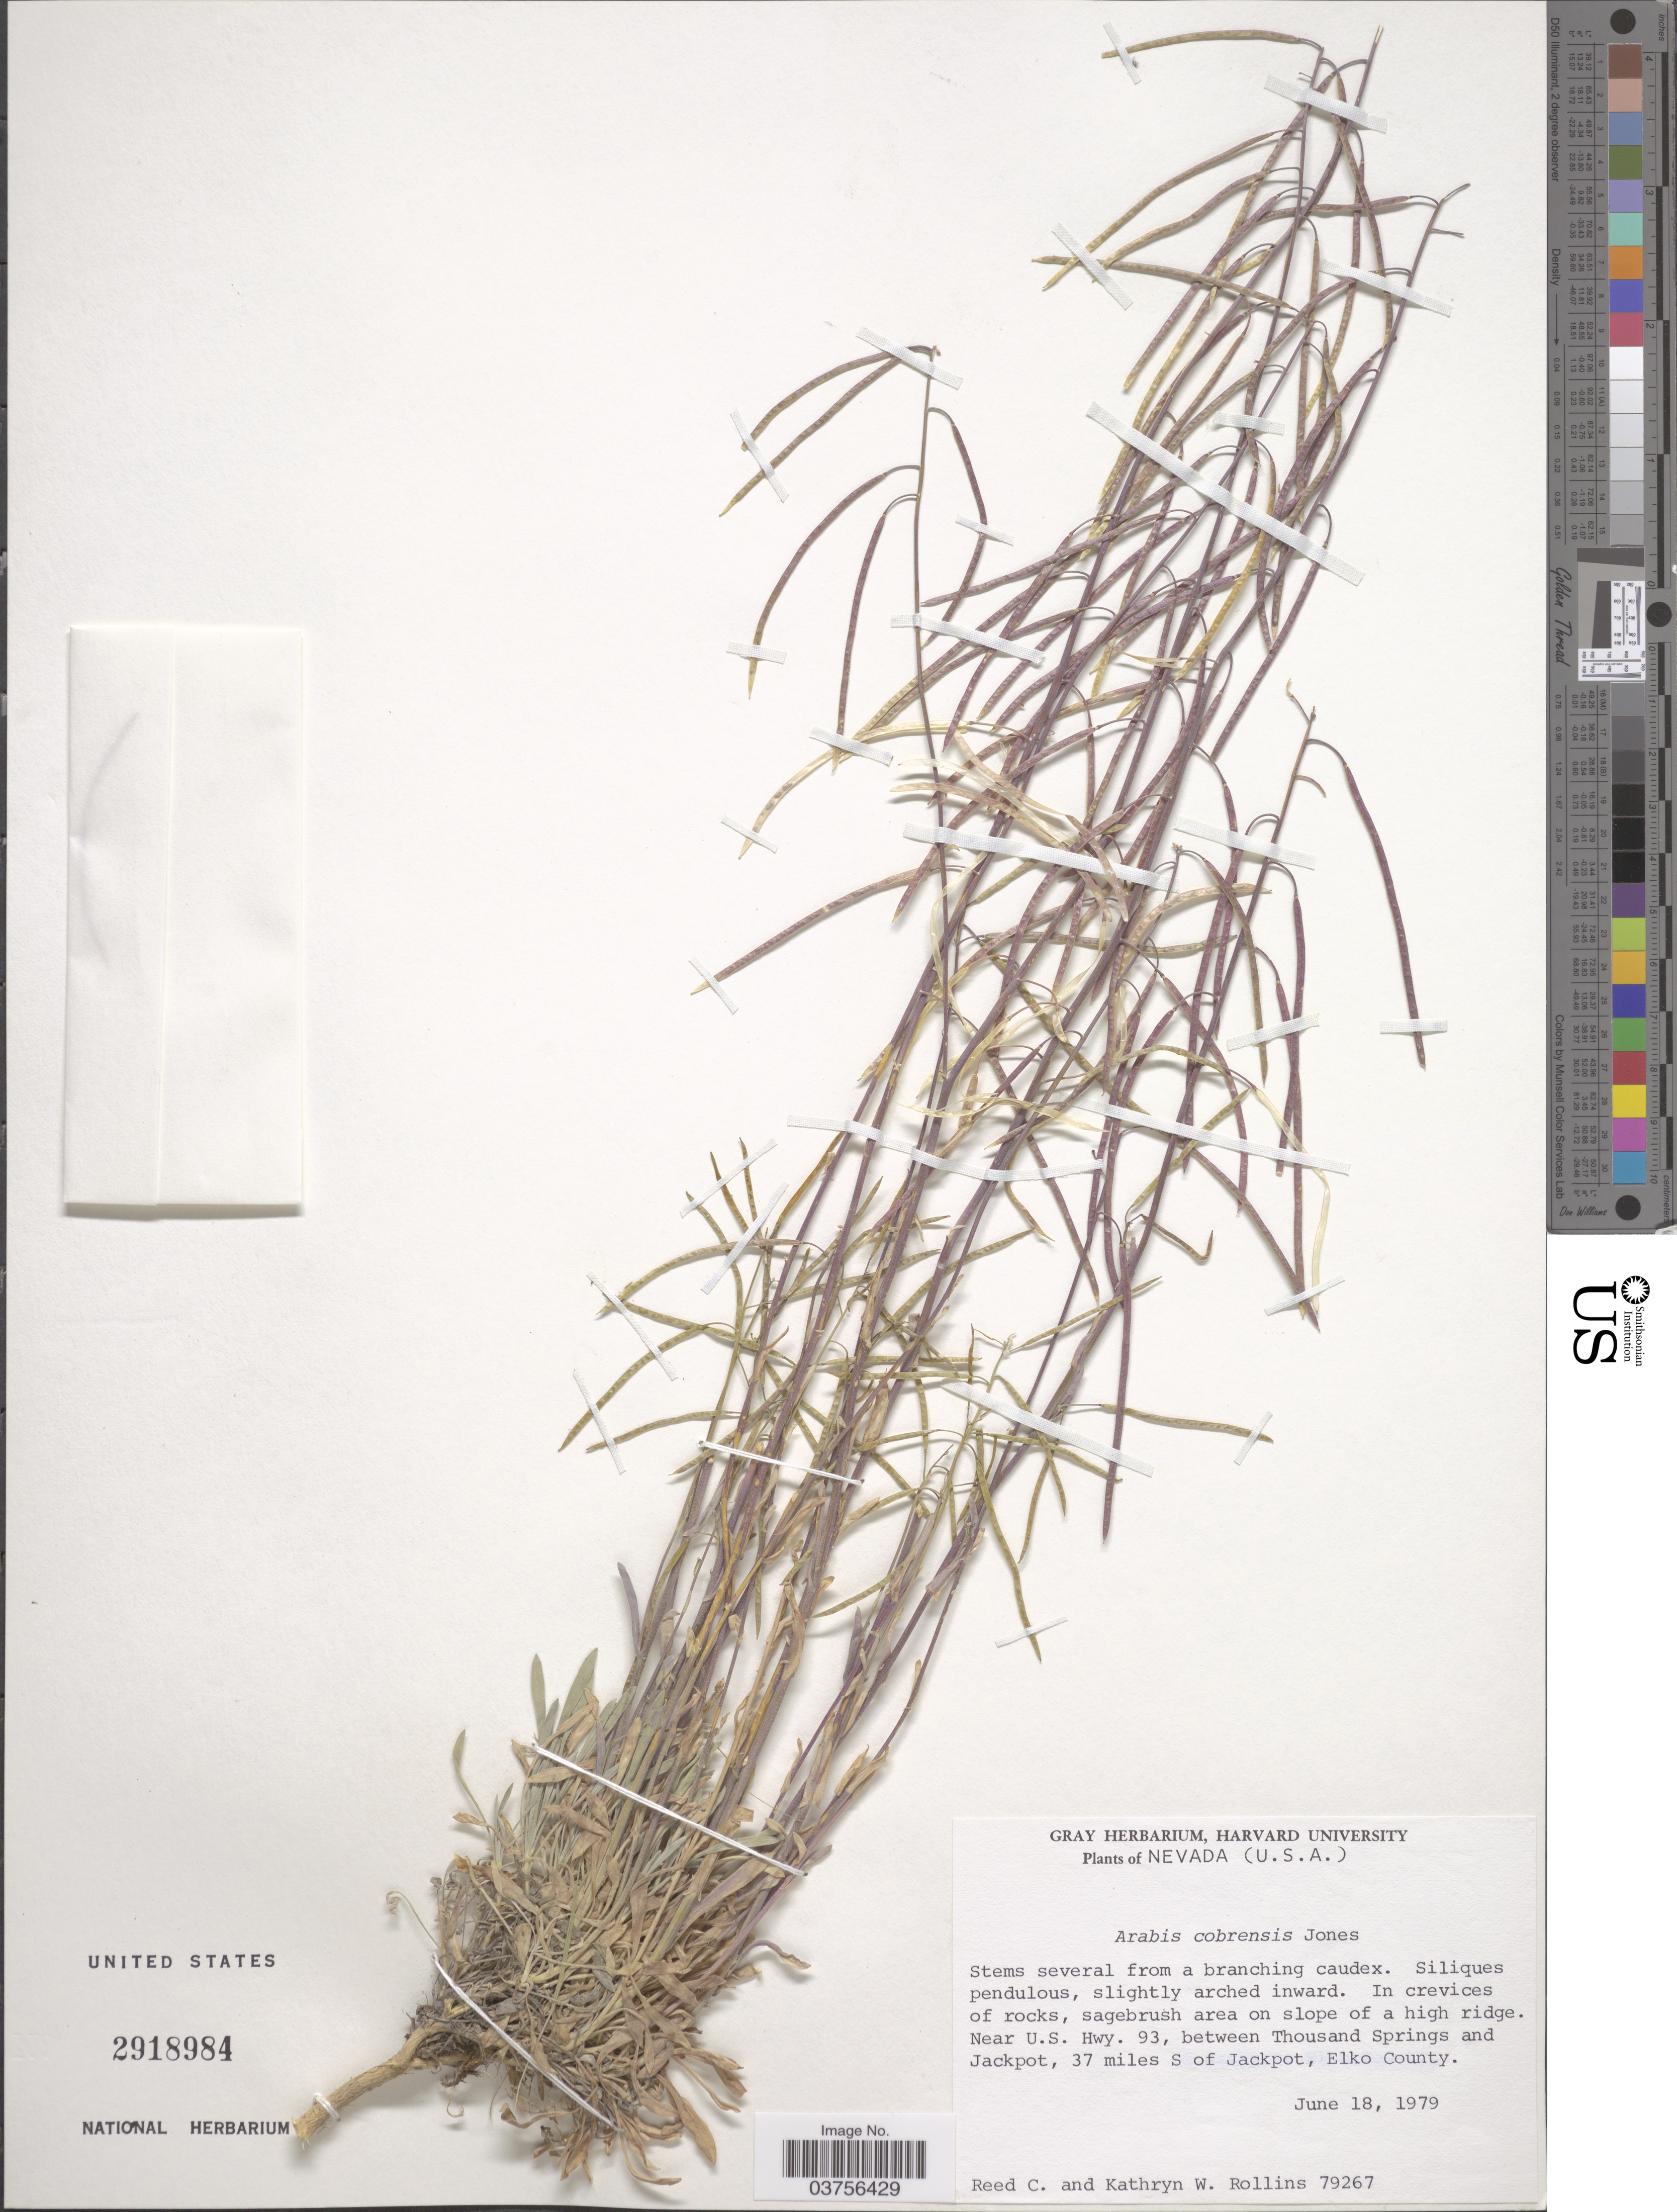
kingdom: Plantae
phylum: Tracheophyta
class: Magnoliopsida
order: Brassicales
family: Brassicaceae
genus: Arabis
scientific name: Arabis cobrensis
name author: M.E. Jones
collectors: R. C. Rollins & K. W. Rollins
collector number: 79267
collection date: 1979-06-18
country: United States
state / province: Nevada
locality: Near U. S. Hwy. 93, between Thousand Springs and Jackpot, 37 miles S of Jackpot, Elko County.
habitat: in crevices of rocks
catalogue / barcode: US 2918984